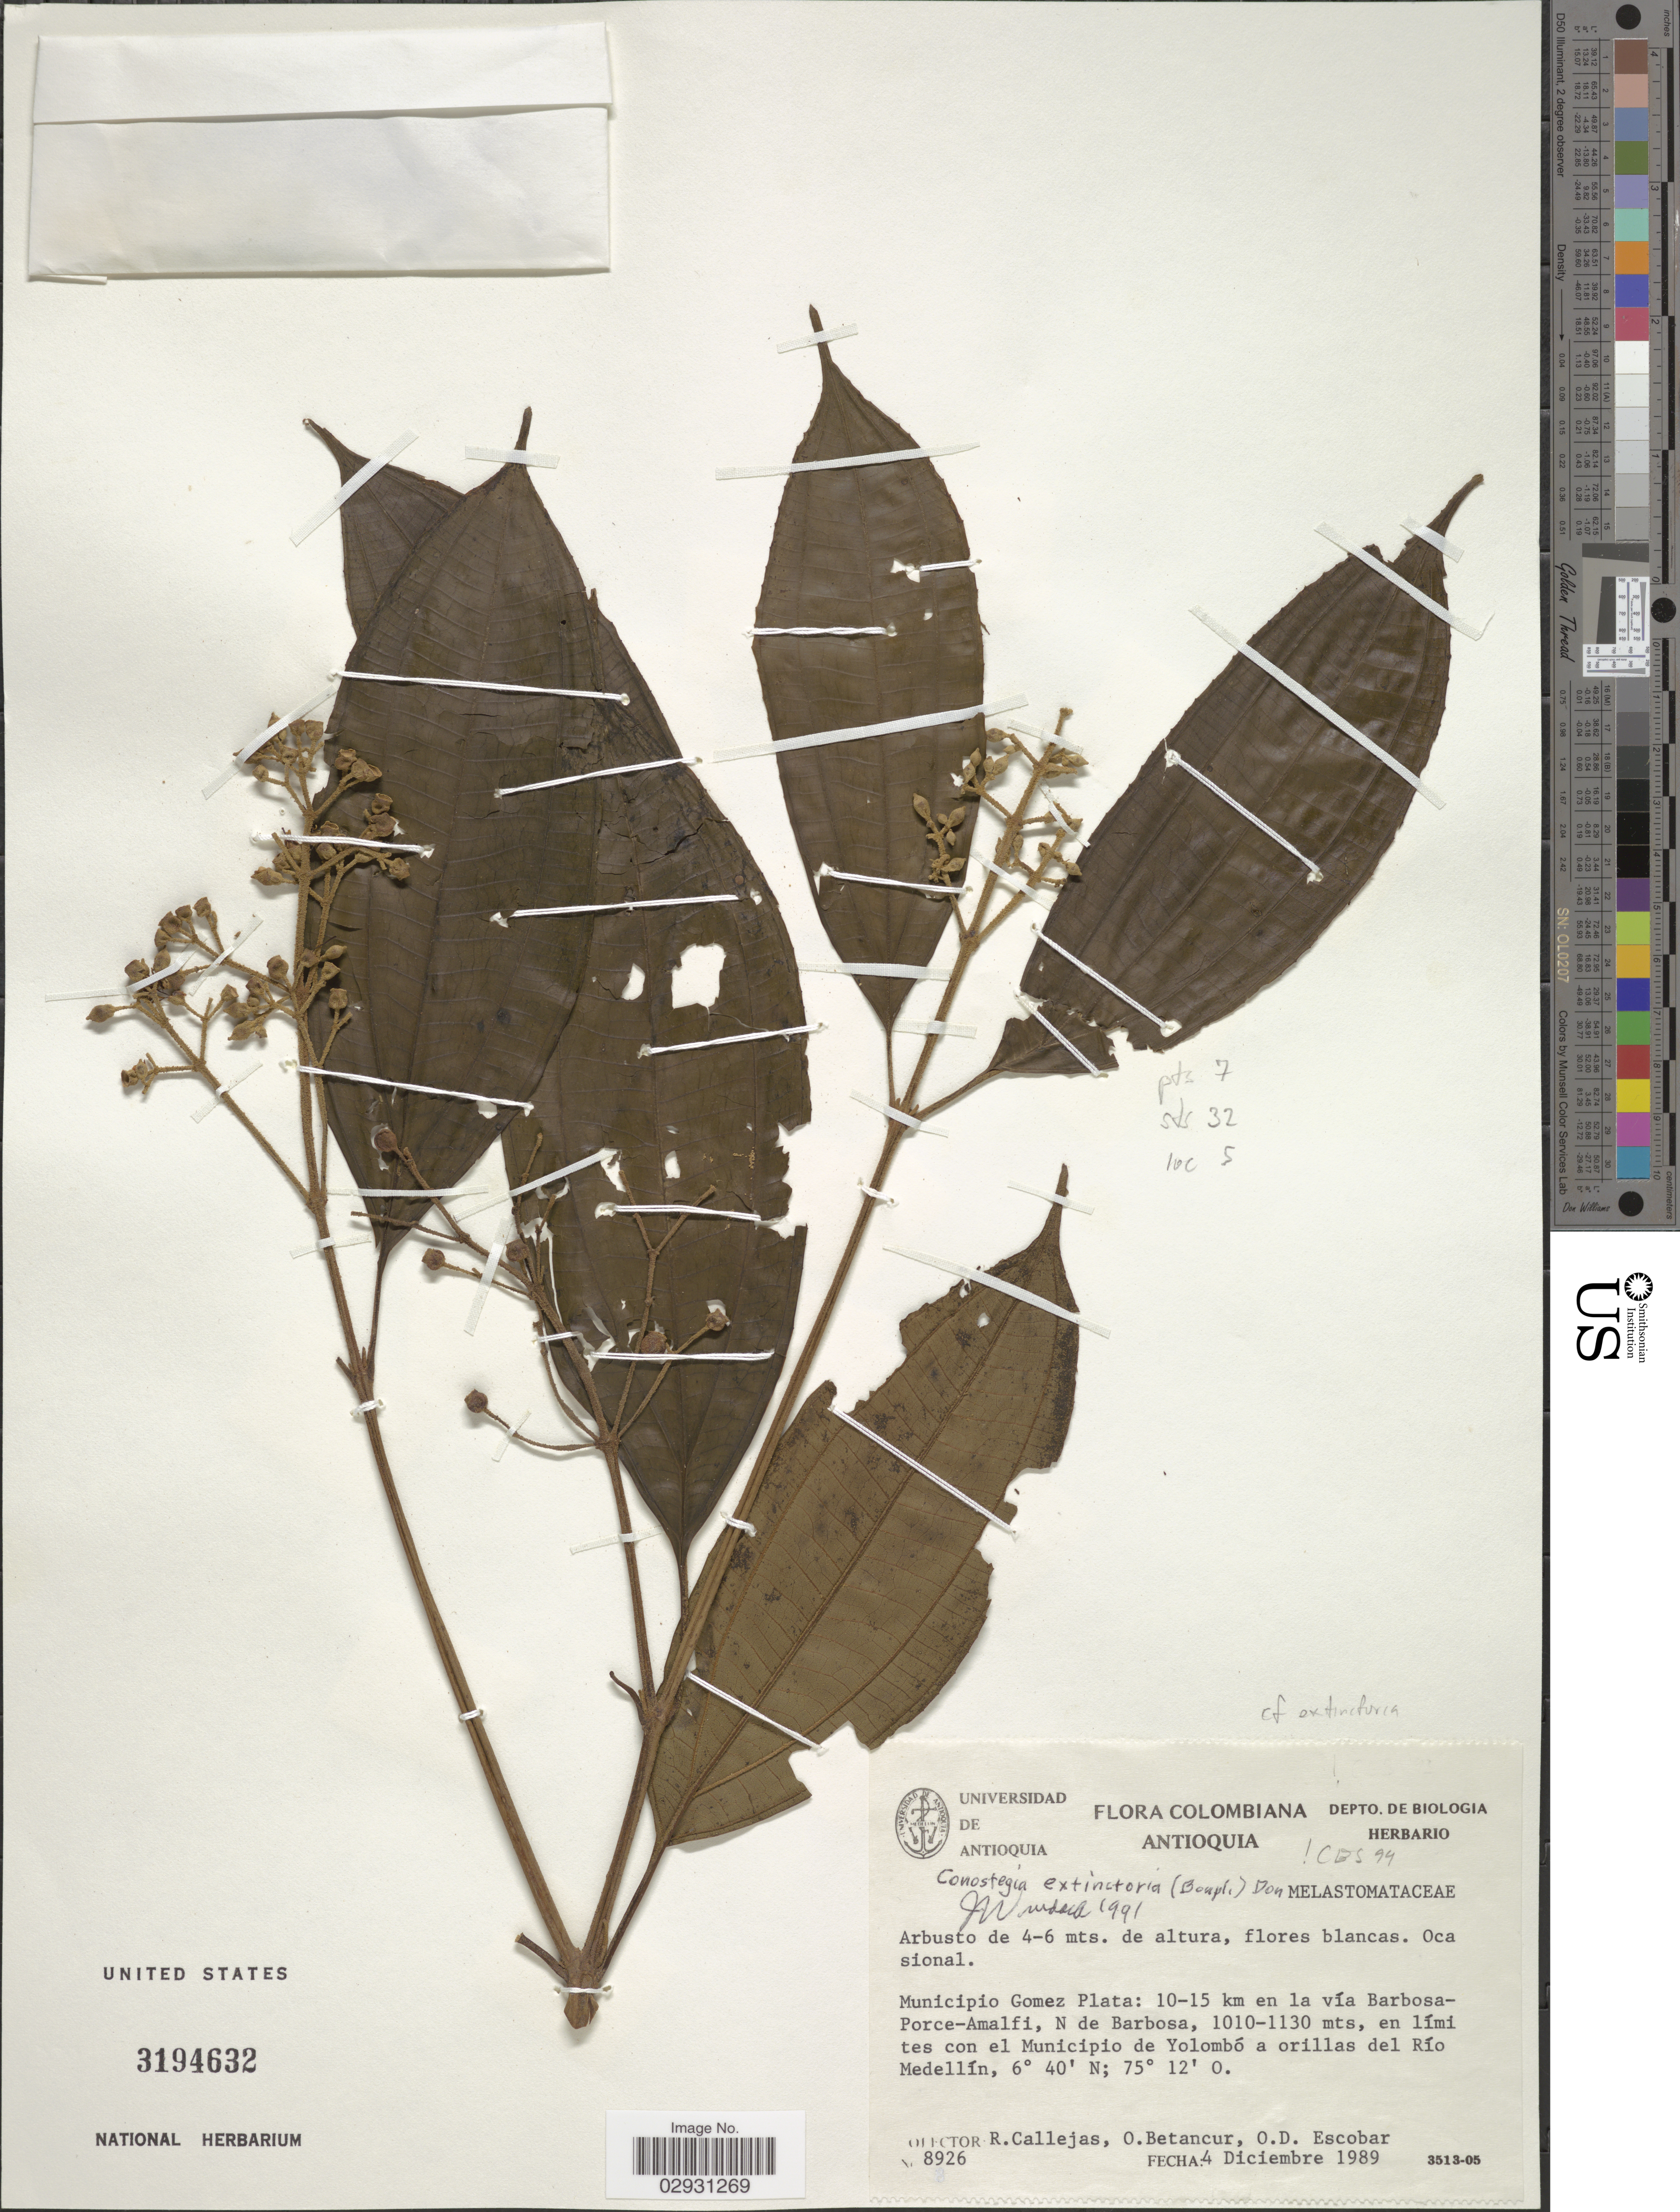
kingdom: Plantae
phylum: Tracheophyta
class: Magnoliopsida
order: Myrtales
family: Melastomataceae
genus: Conostegia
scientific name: Conostegia extinctoria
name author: (Bonpl.) D. Don ex DC.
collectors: R. Callejas, O. Betancur & O. D. Escobar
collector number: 8926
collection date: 1989-12-04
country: Colombia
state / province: Antioquia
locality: Municipio Gomez Plata: 10-15 km en la vía Barbosa-Porce-Amalfi, N de Barbosa, en lími tes con el Municipio de Yolombó a orillas del Río Medellín.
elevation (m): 1010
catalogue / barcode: US 3194632